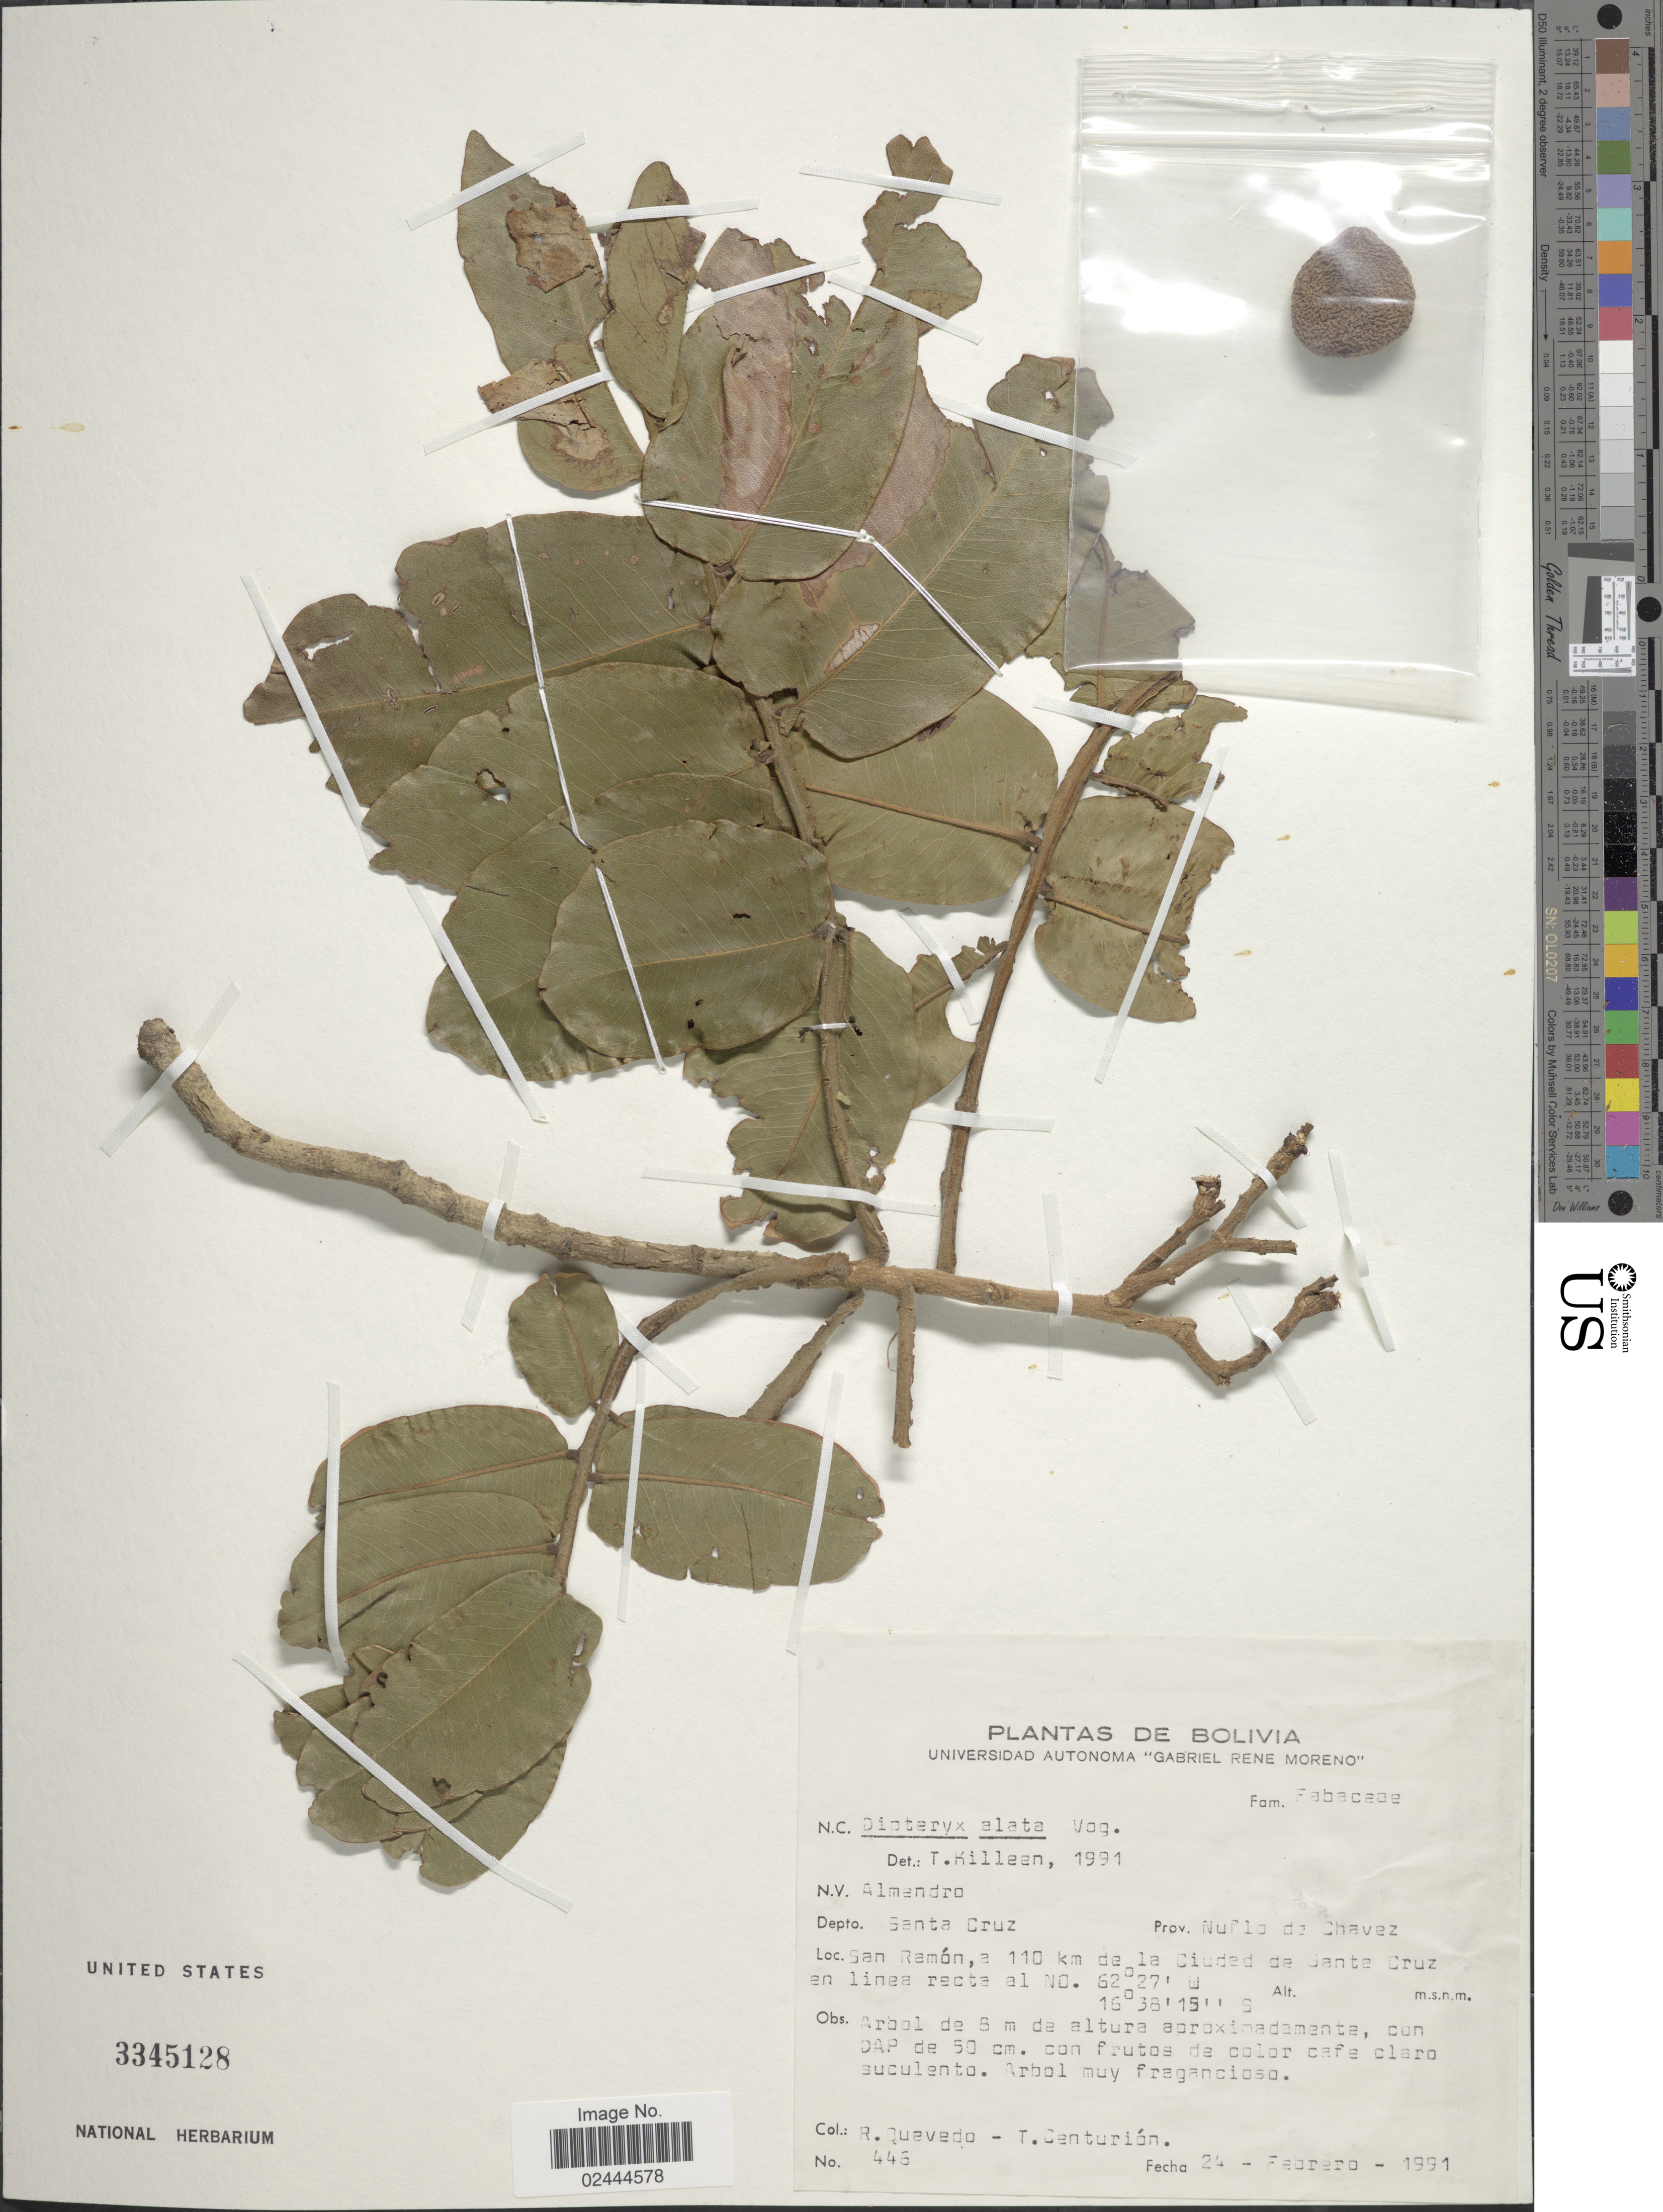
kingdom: Plantae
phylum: Tracheophyta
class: Magnoliopsida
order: Fabales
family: Fabaceae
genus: Dipteryx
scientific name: Dipteryx alata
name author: Vogel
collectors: R. Quevedo & T. Centurión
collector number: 446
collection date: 1991-02-24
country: Bolivia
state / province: Santa Cruz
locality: Prov. Nuflo de Chavez. San Ramón, a 110 km de la Ciudad de Santa Cruz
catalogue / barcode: US 3345128